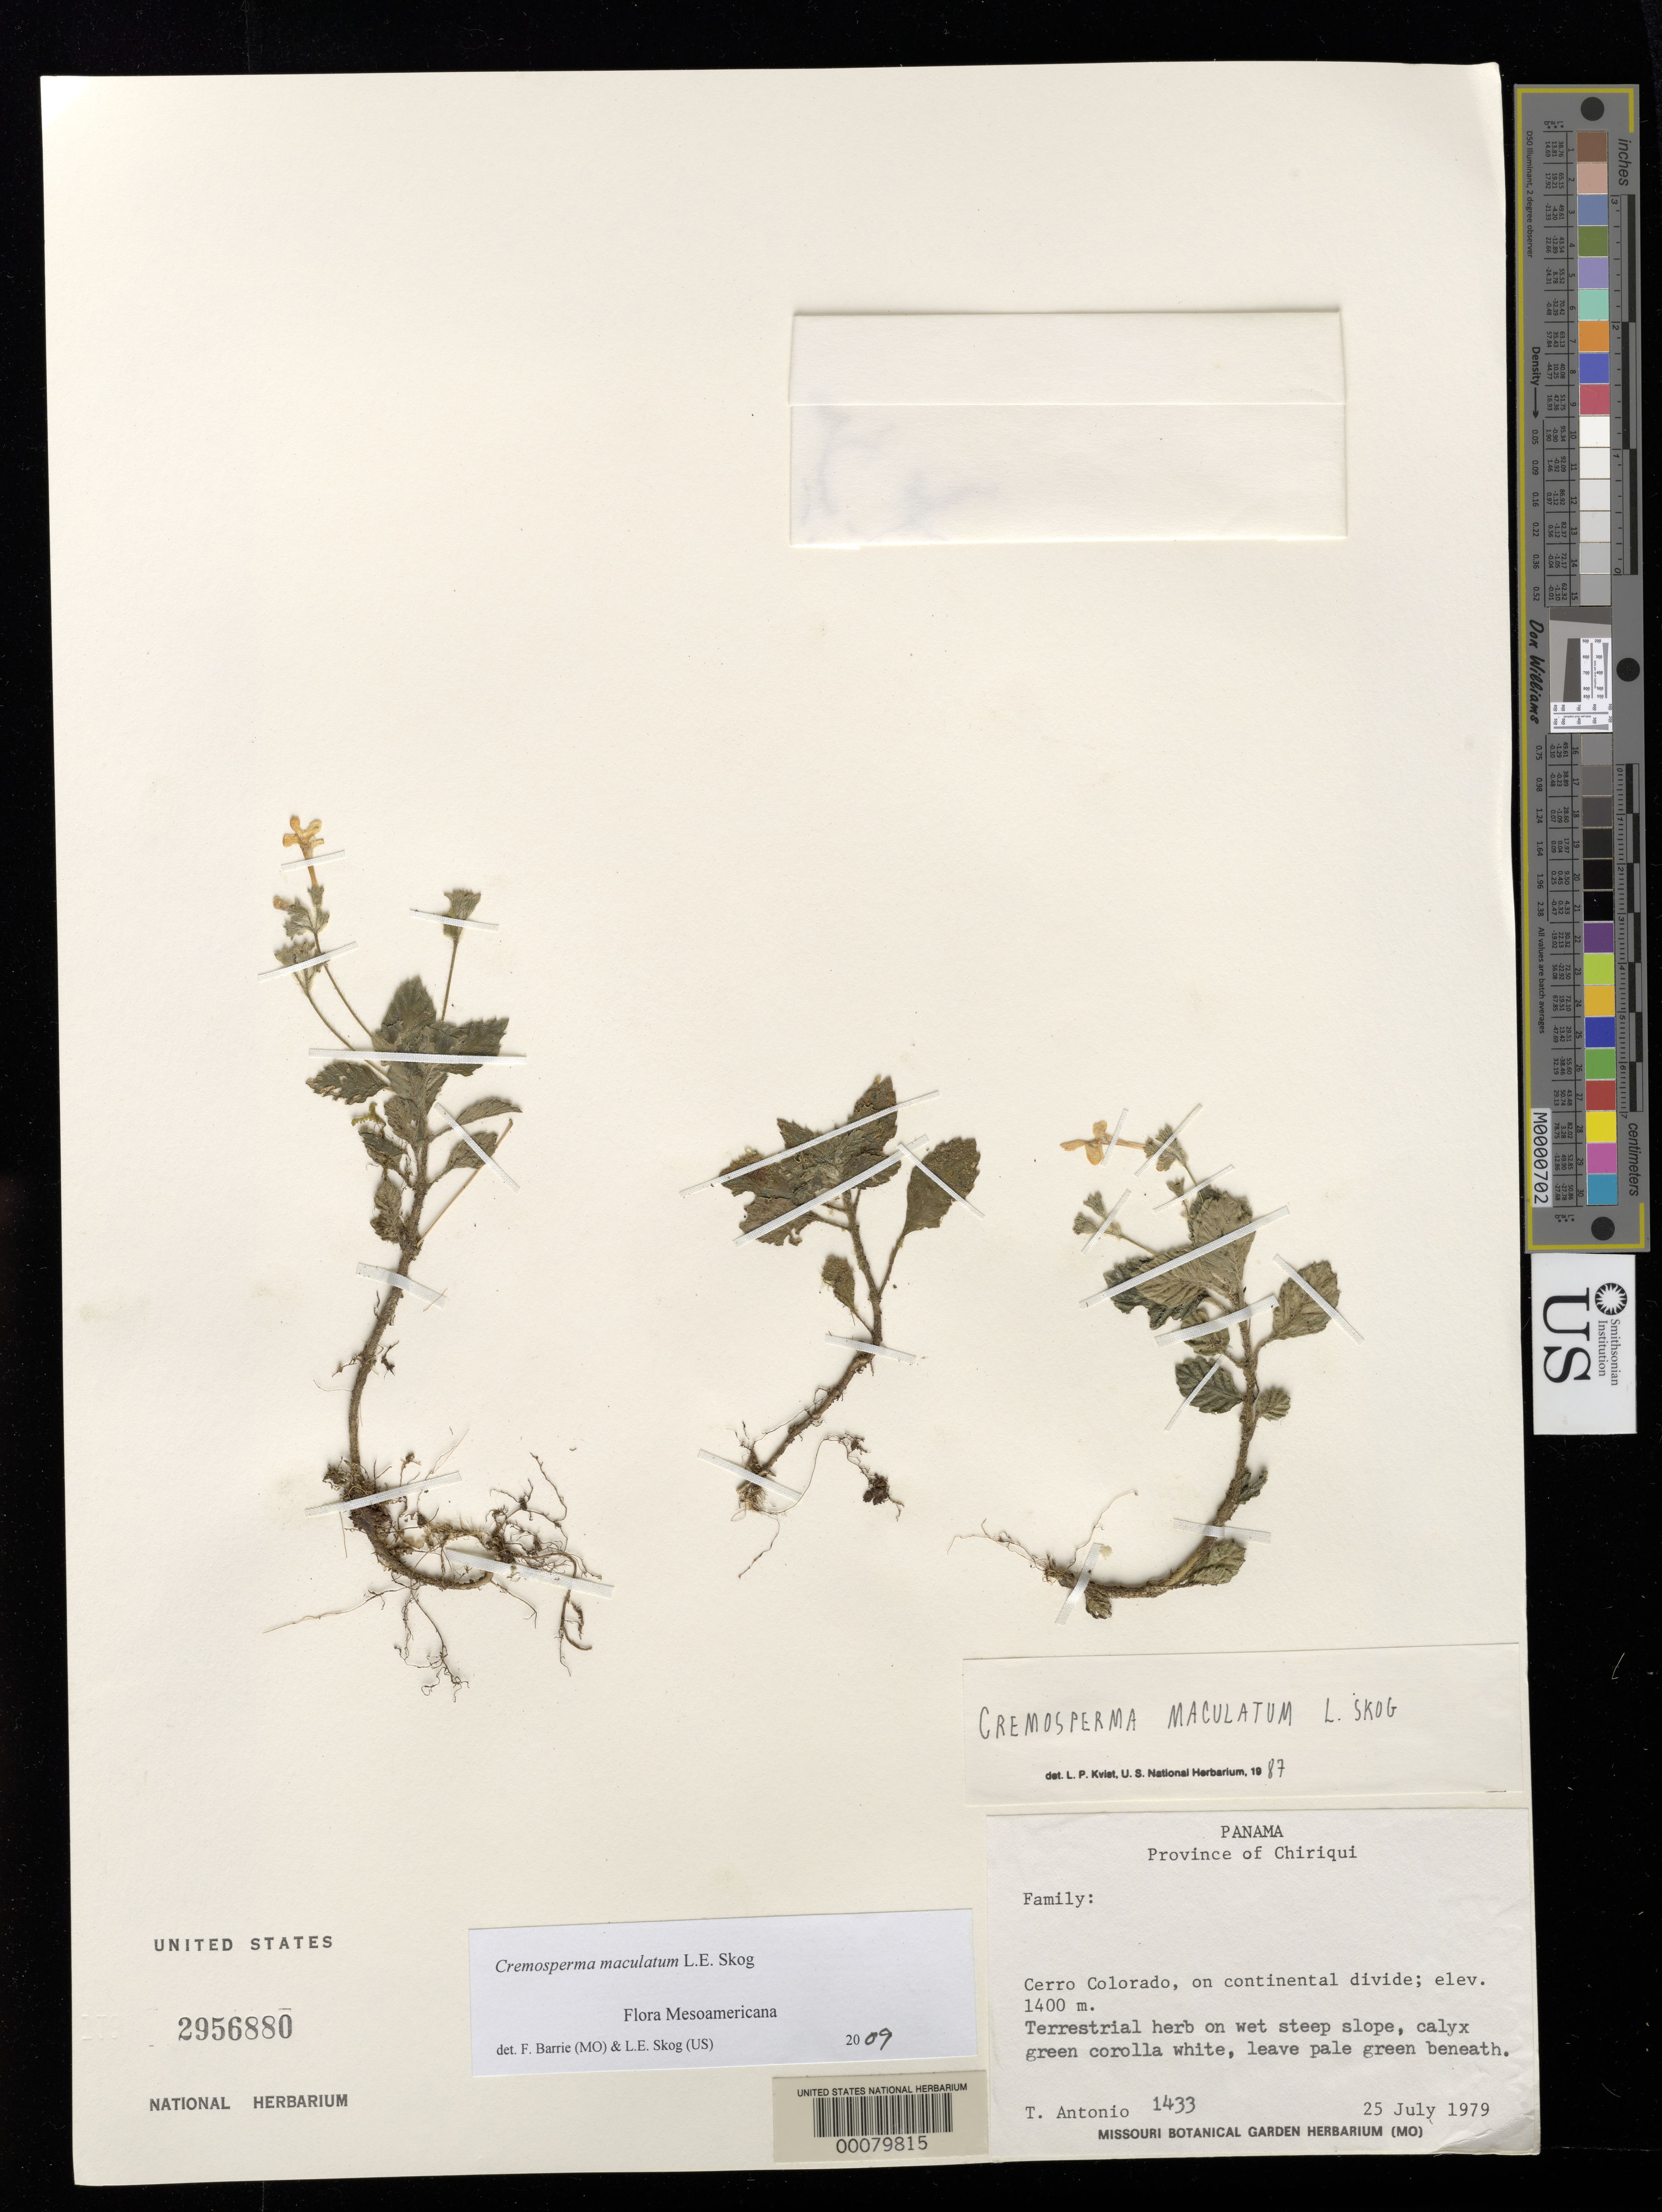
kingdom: Plantae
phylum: Tracheophyta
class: Magnoliopsida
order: Lamiales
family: Gesneriaceae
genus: Cremosperma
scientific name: Cremosperma maculatum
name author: L.E. Skog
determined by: Skog, Laurence E.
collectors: T. Antonio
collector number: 1433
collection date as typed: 25 Jul 1979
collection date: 1979-07-25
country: Panama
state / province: Chiriquí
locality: Cerro Colorado, on continental divide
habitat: On wet steep slope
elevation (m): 1400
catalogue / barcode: US 2956880